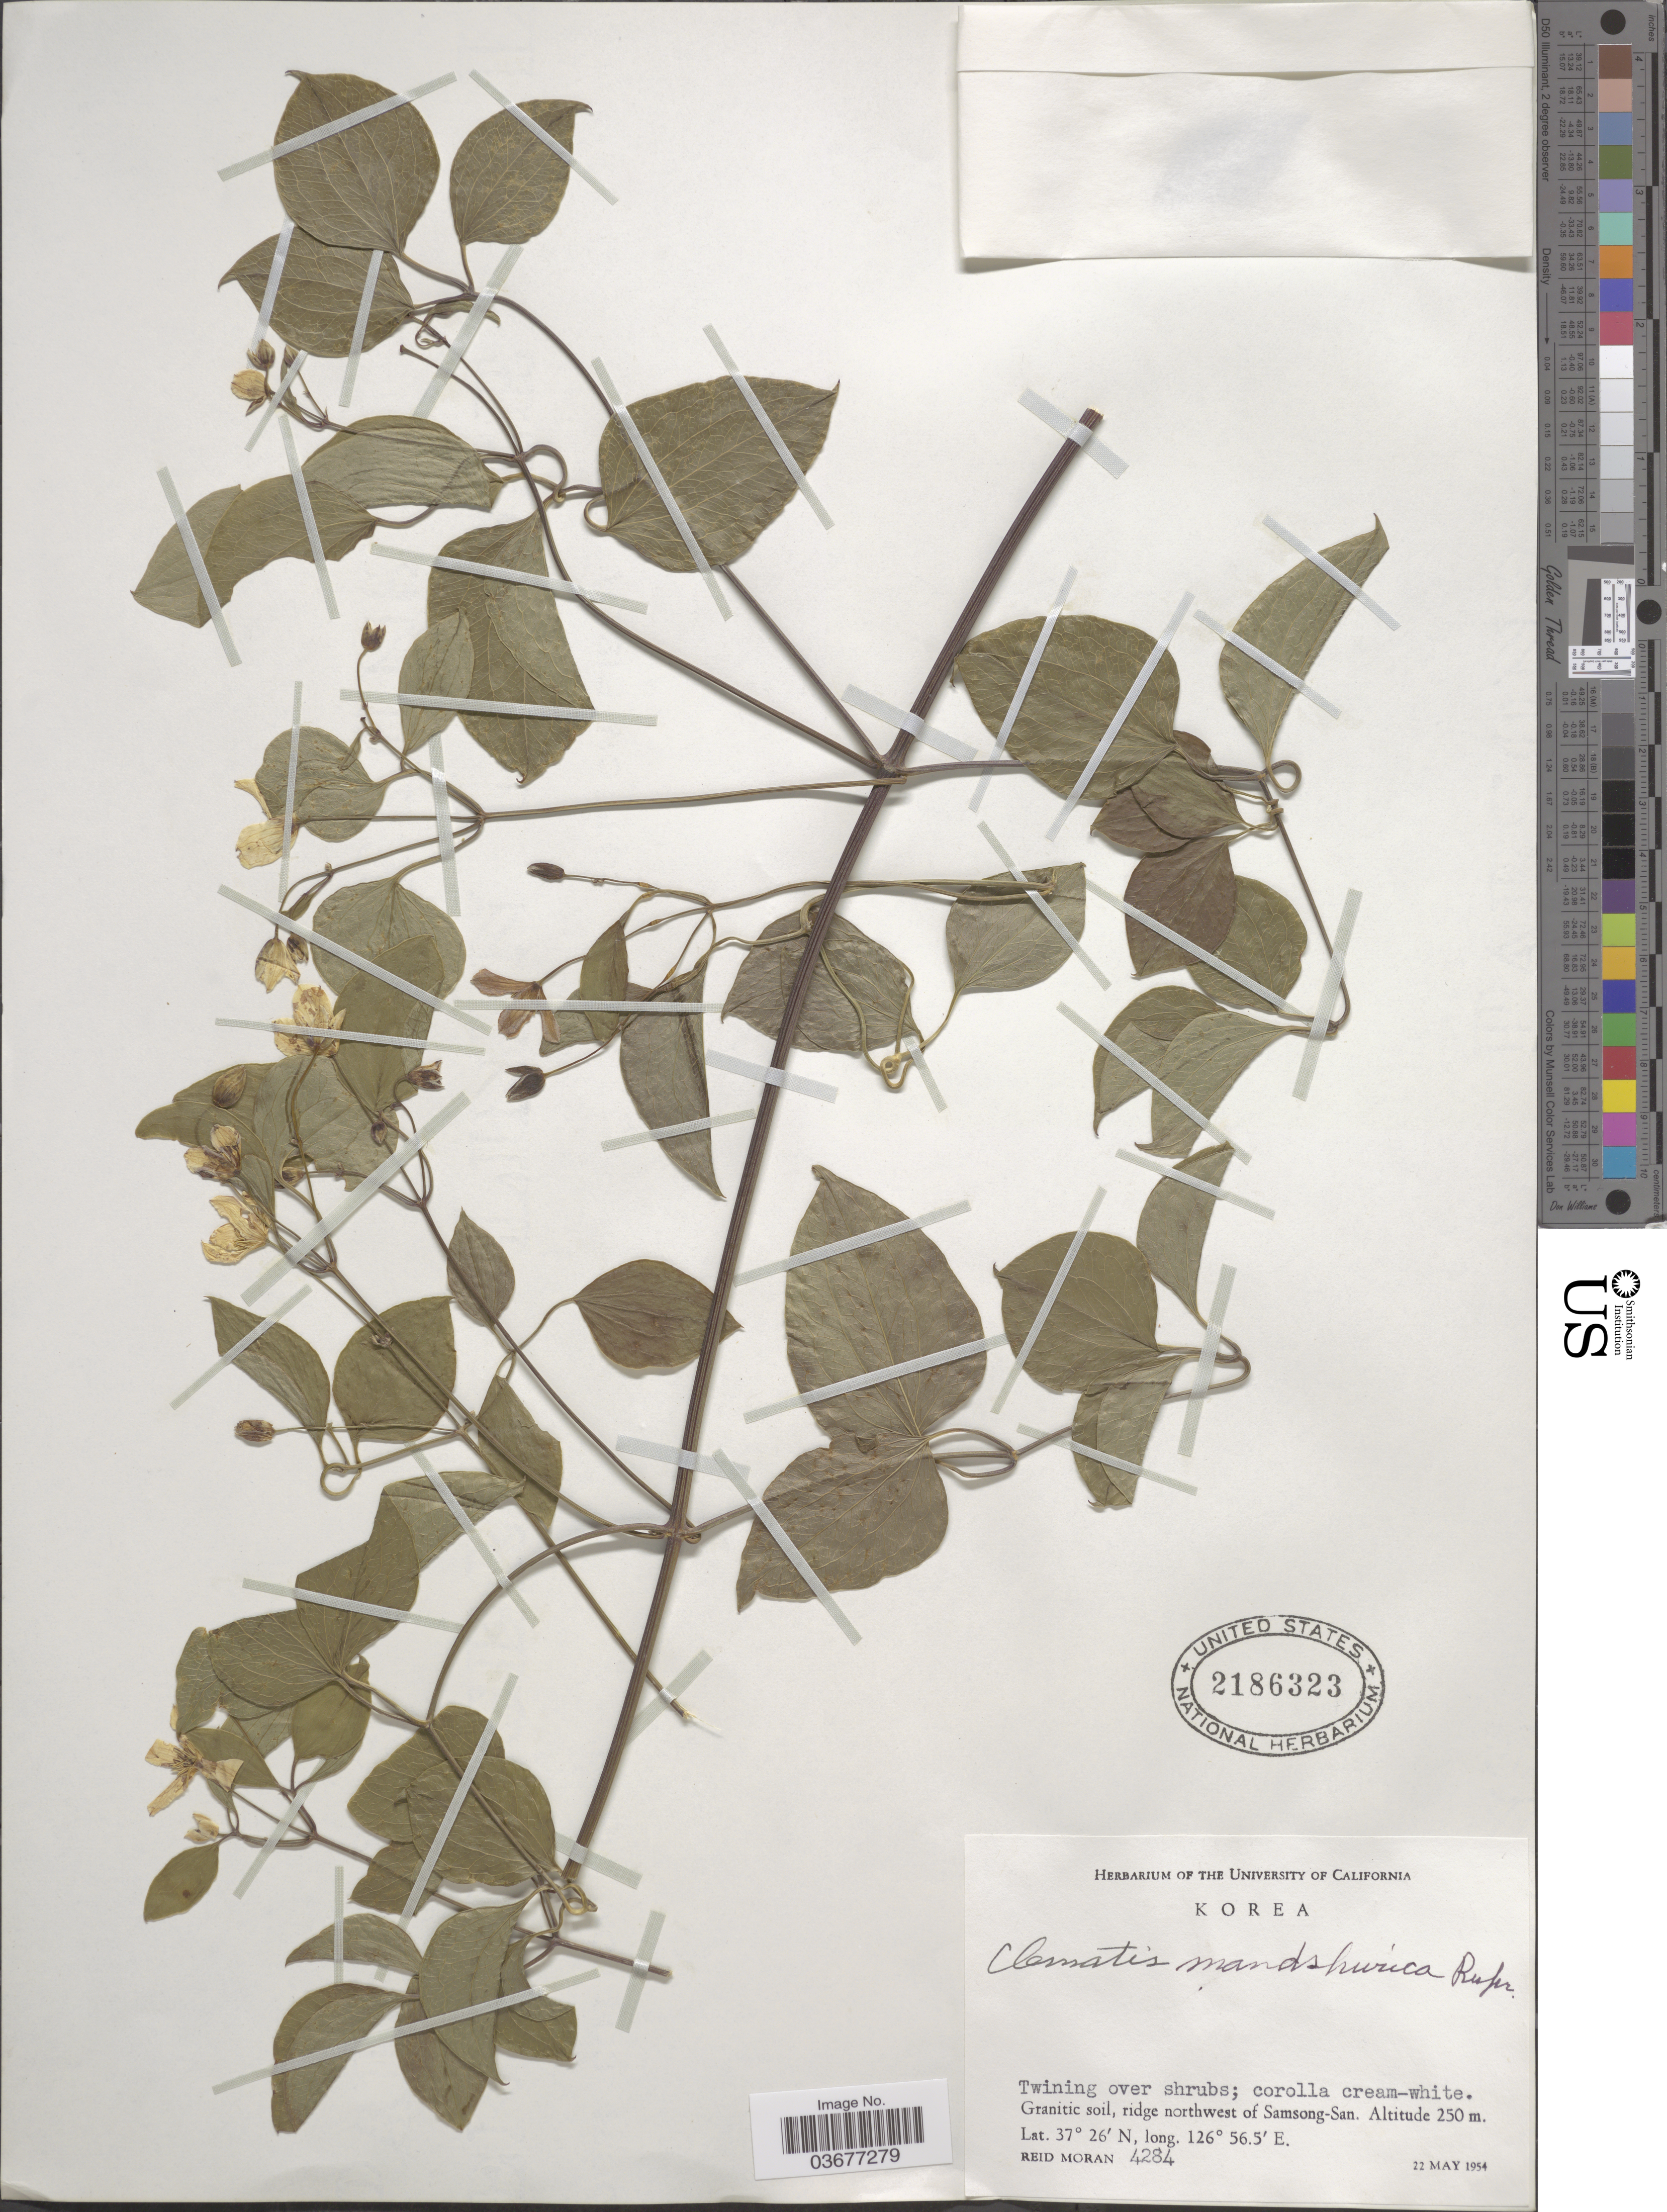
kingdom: Plantae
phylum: Tracheophyta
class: Magnoliopsida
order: Ranunculales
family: Ranunculaceae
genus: Clematis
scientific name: Clematis mandshurica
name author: Rupr.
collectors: R. Moran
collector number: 4284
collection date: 1954-05-22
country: South Korea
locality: Korea. Ridge northwest of Samsong-San.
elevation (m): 250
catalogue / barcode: US 2186323